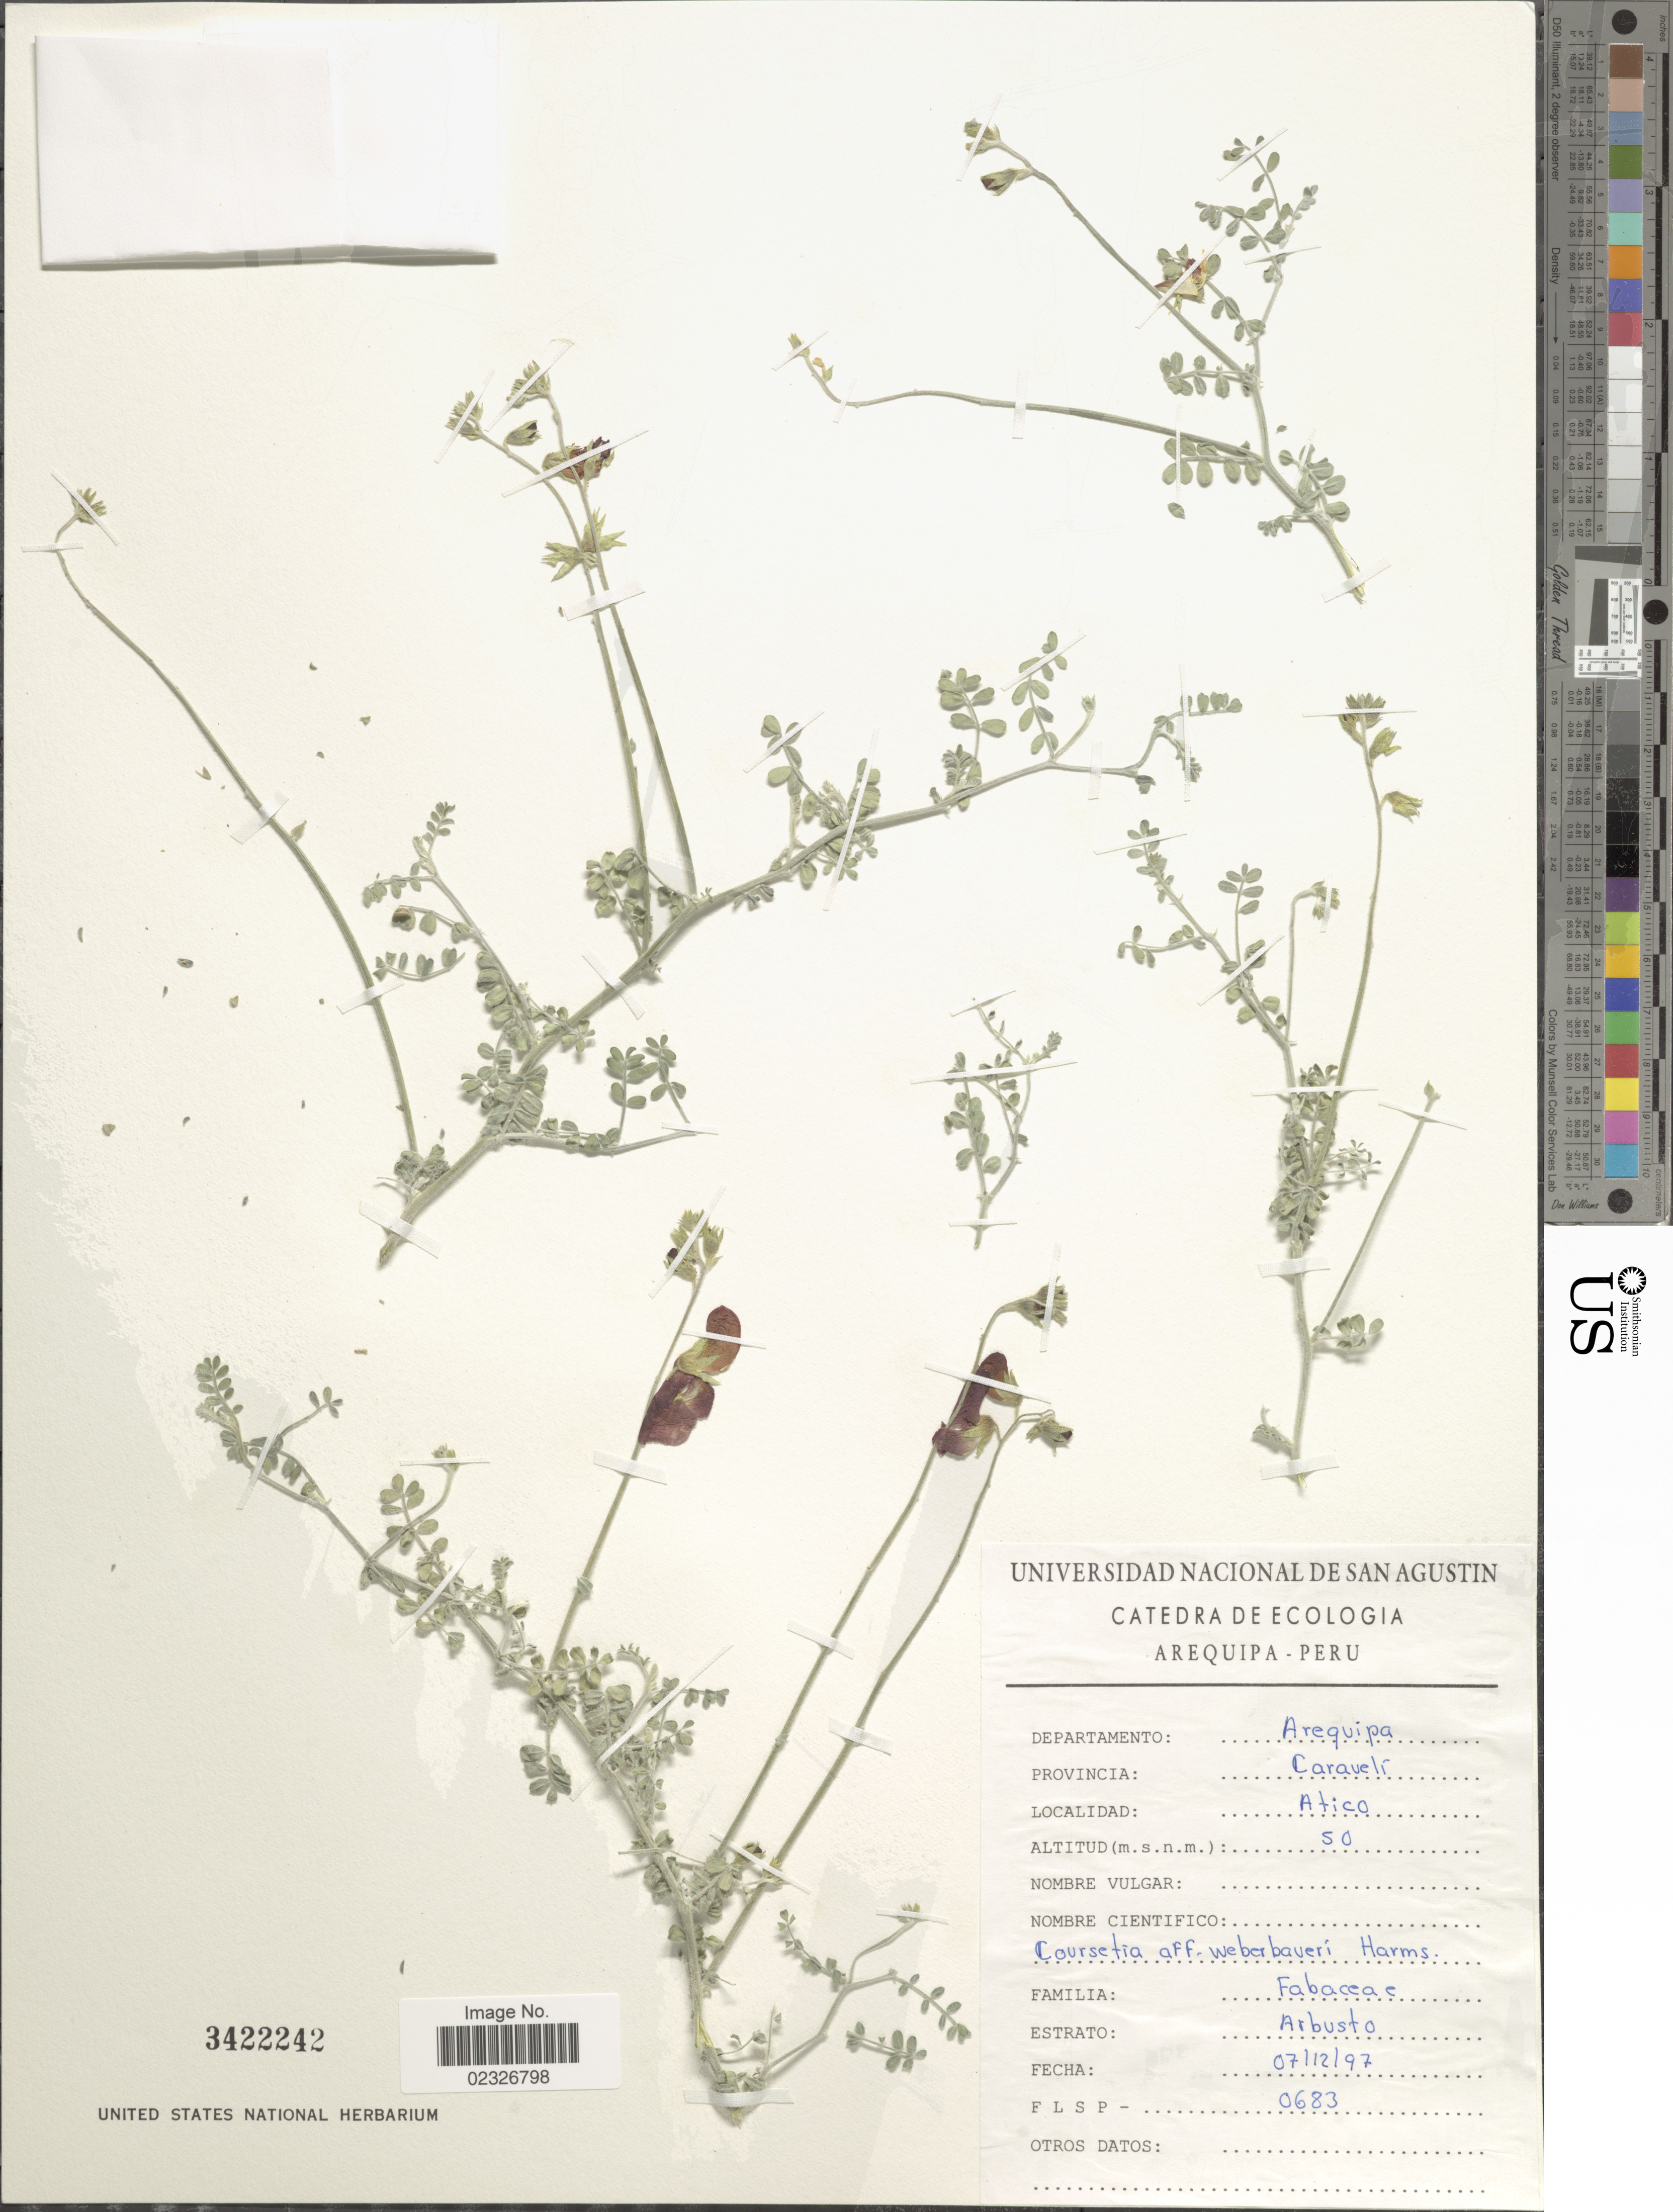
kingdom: Plantae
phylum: Tracheophyta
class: Magnoliopsida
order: Fabales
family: Fabaceae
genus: Coursetia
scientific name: Coursetia weberbaueri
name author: Harms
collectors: FLSP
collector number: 0683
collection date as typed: Transcribed d/m/y: 7/12/97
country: Peru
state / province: Arequipa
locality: Departamento: Arequipa. Provincia: Caravelí. Atico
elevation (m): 50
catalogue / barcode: US 3422242